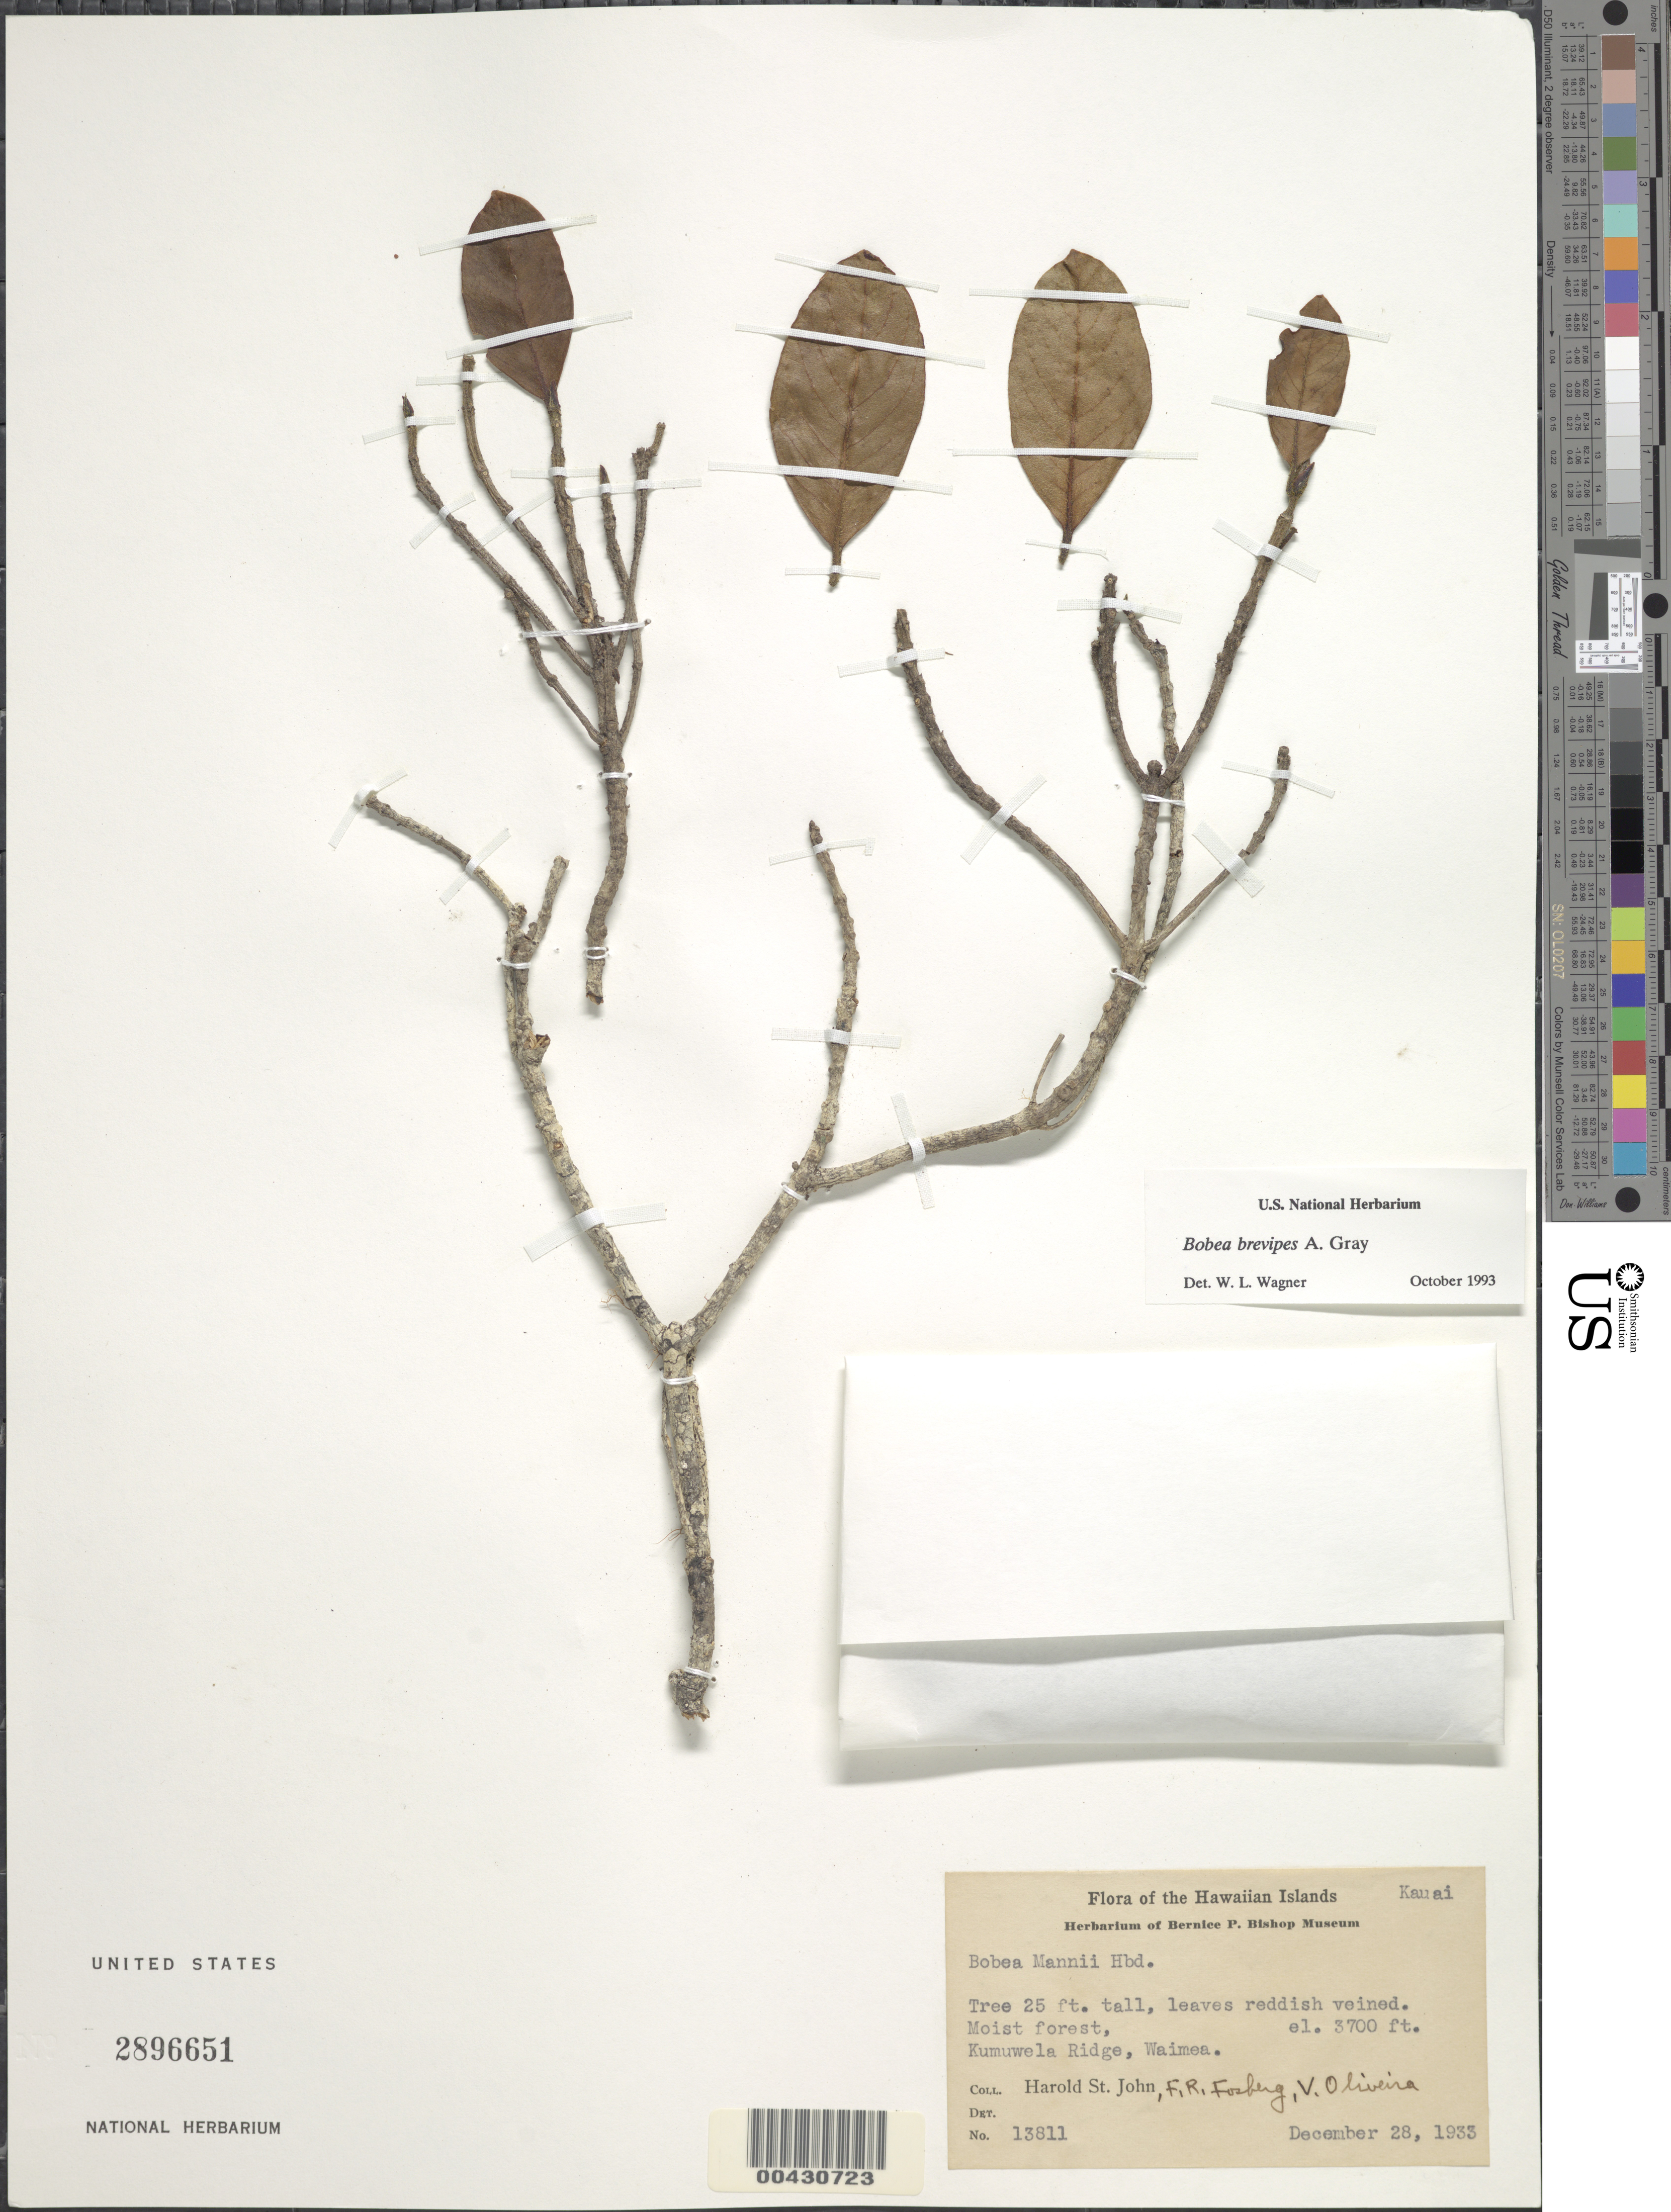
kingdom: Plantae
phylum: Tracheophyta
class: Magnoliopsida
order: Gentianales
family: Rubiaceae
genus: Bobea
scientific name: Bobea brevipes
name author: A. Gray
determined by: Wagner, W. L., (BOT), Smithsonian Institution - National Museum of Natural History (UNITED STATES)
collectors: H. St. John, F. R. Fosberg & V. Oliveira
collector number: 13811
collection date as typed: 28 Dec 1933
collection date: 1933-12-28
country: United States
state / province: Hawaii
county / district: Kauai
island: Kaua'i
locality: Kumuwela Ridge, Waimea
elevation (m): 1128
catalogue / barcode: US 2896651